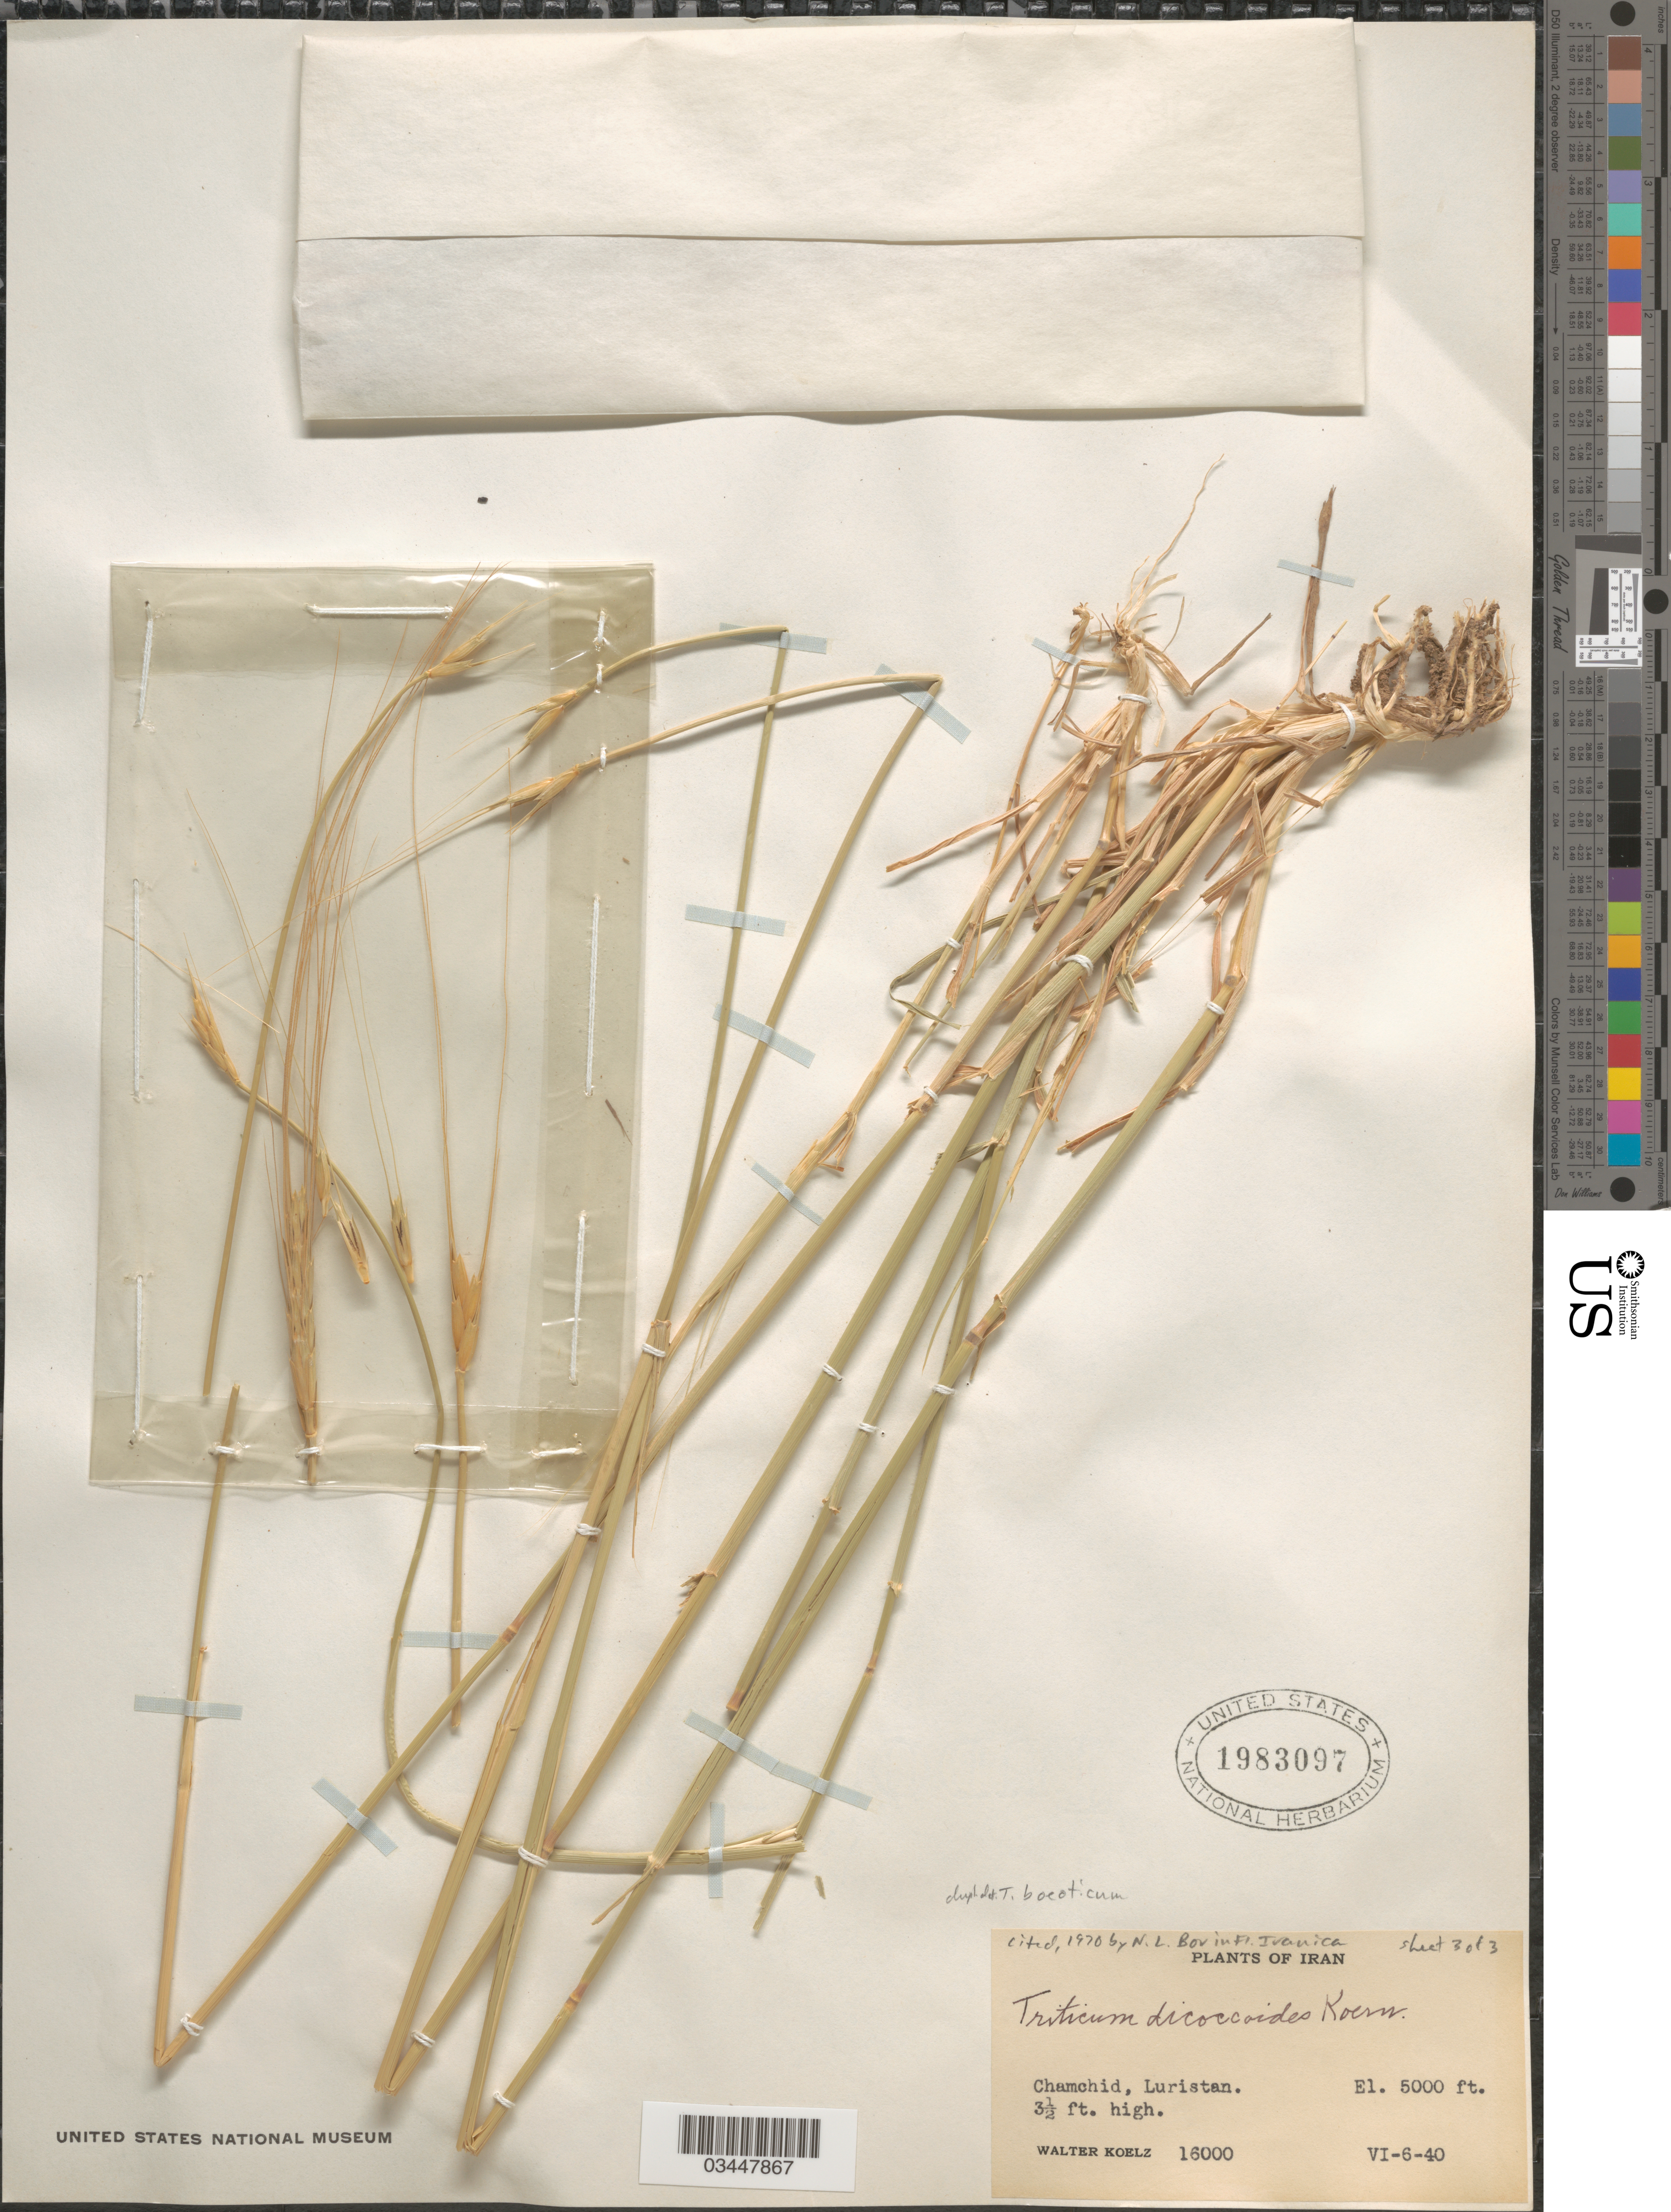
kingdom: Plantae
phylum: Tracheophyta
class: Liliopsida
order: Poales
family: Poaceae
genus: Triticum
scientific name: Triticum boeoticum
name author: Boiss.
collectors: W. N. Koelz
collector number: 16000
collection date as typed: Transcribed d/m/y: 6/6/40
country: Iran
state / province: Lorestan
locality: Chamchid, Luristan.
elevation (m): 1524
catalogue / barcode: US 1983097